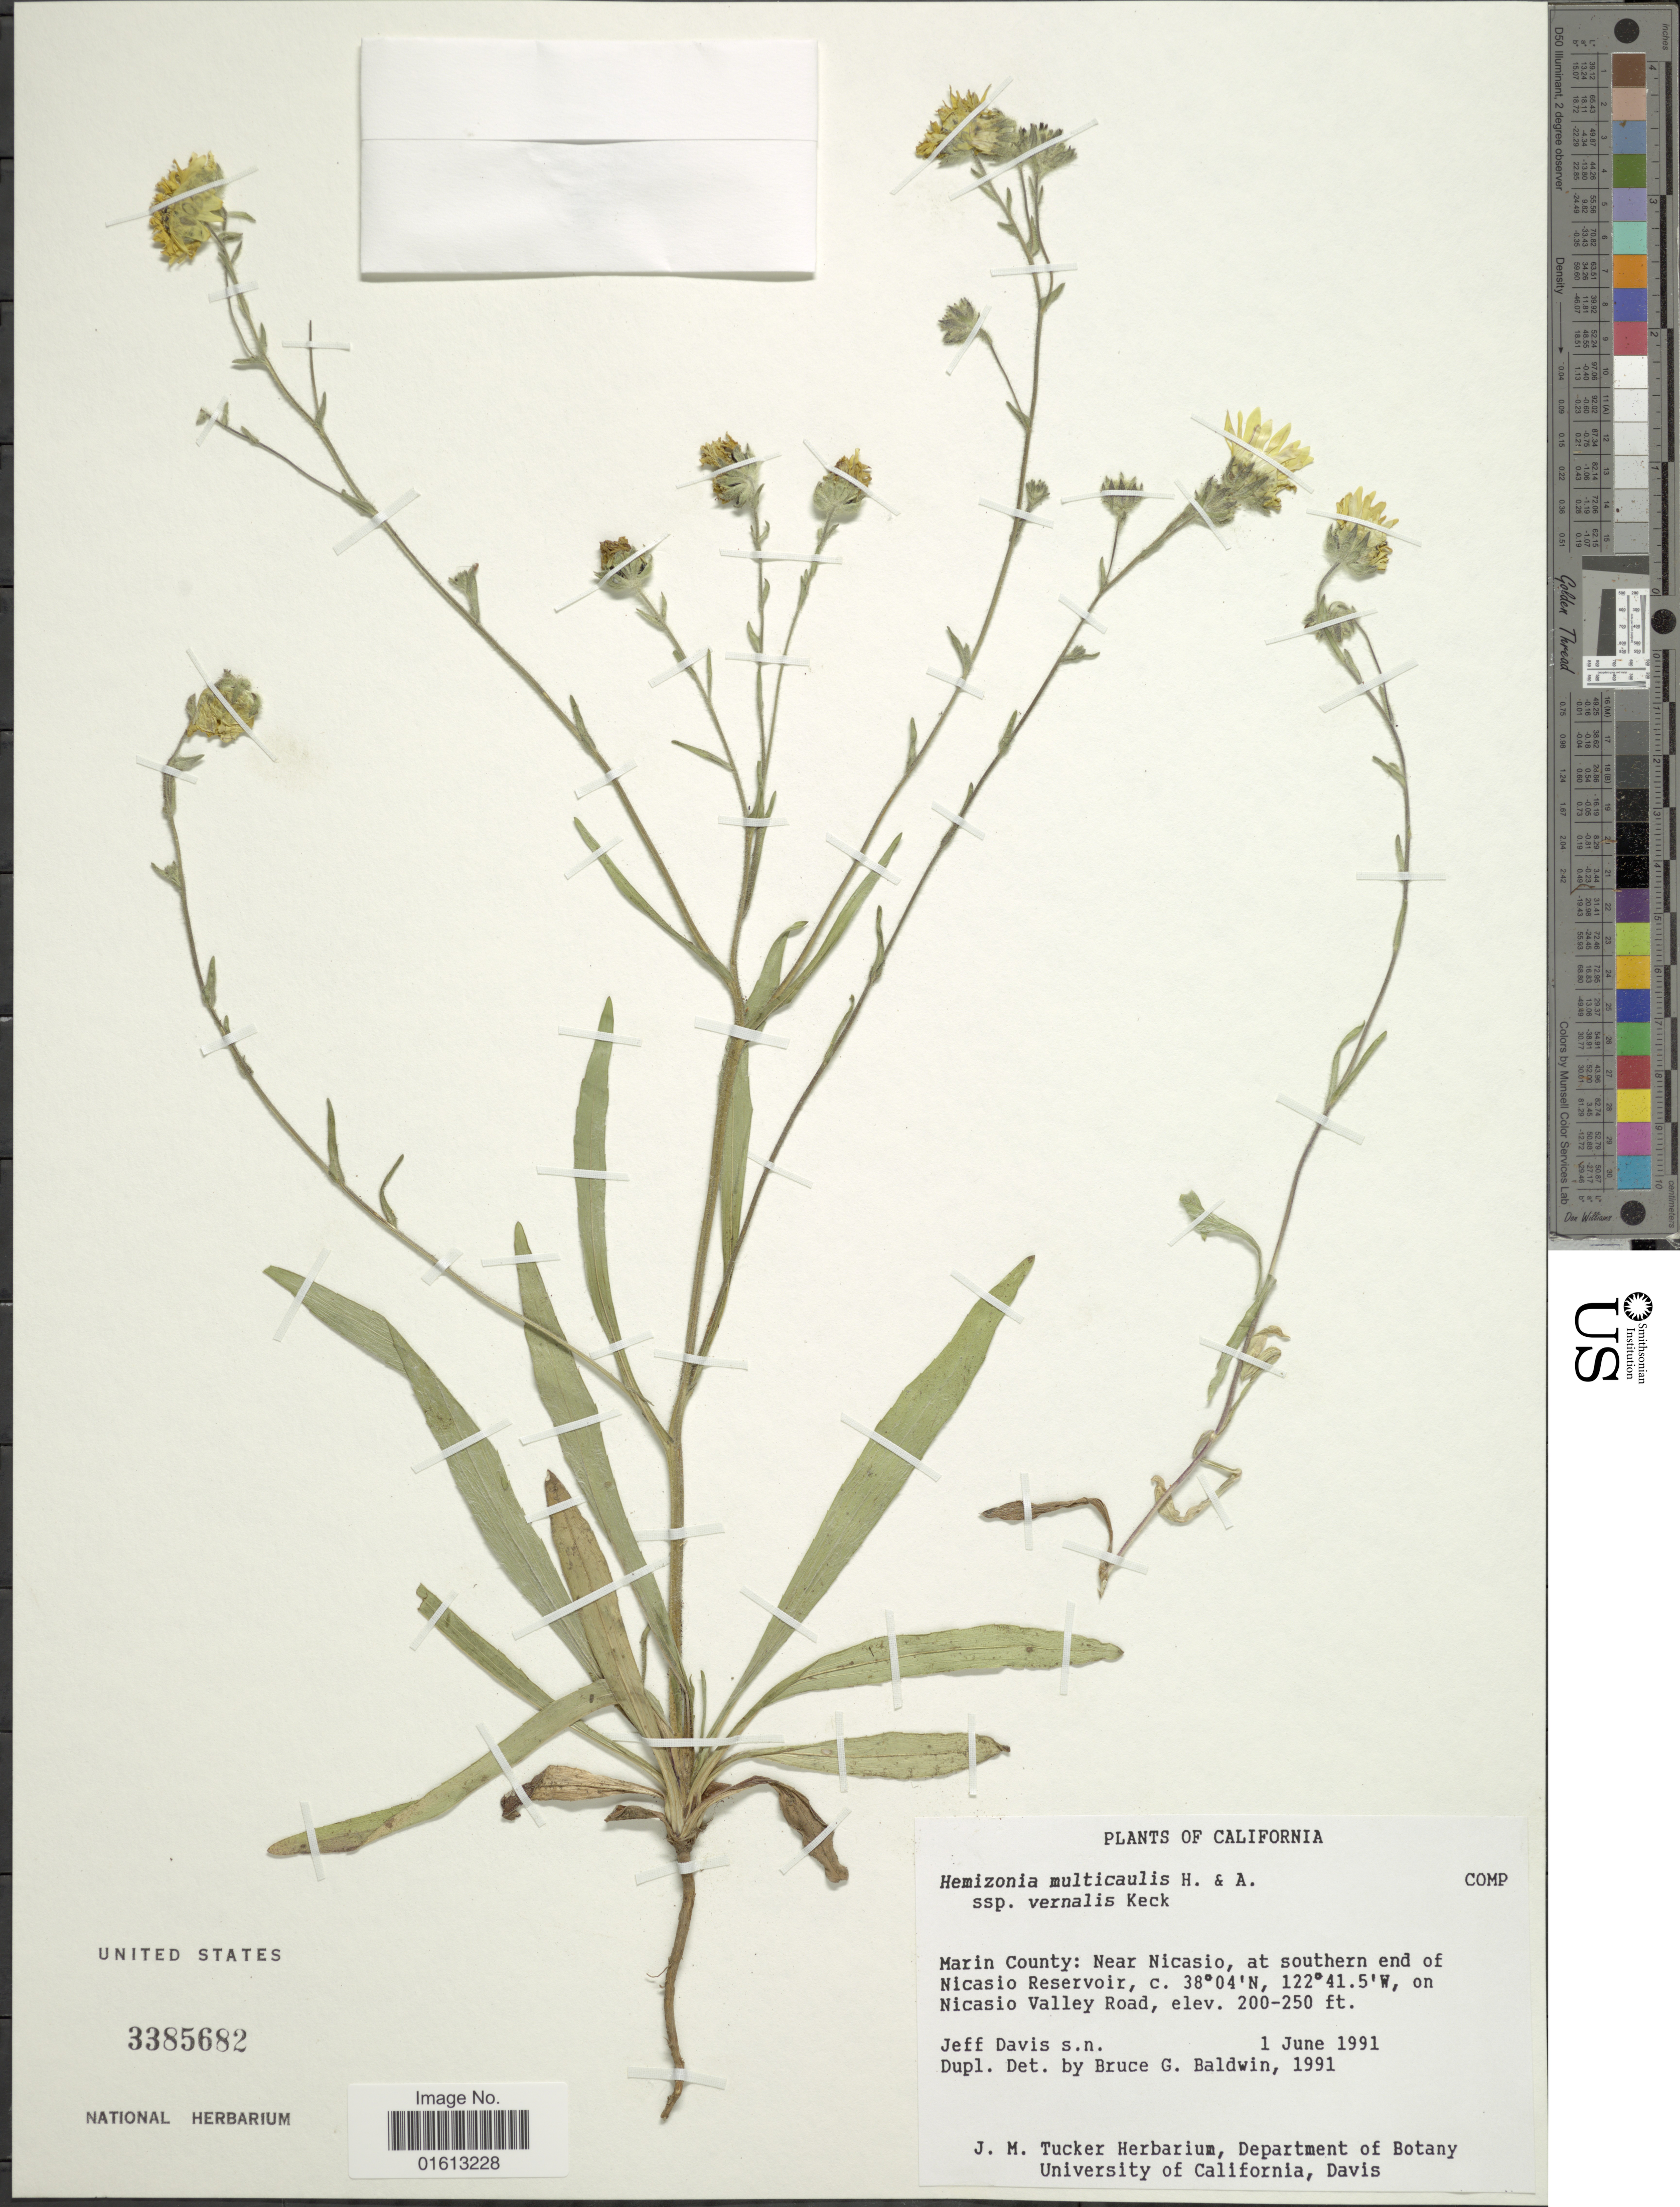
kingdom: Plantae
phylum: Tracheophyta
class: Magnoliopsida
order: Asterales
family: Asteraceae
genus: Hemizonia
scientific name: Hemizonia congesta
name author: (Babc. & H.M. Hall) Jeps.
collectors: J. Davis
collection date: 1991-06-01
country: United States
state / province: California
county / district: Marin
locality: Marin County: near Nicasio, at southern end of Nicasio Reservoir, on Nicasio Valley Road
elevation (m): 61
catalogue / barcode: US 3385682